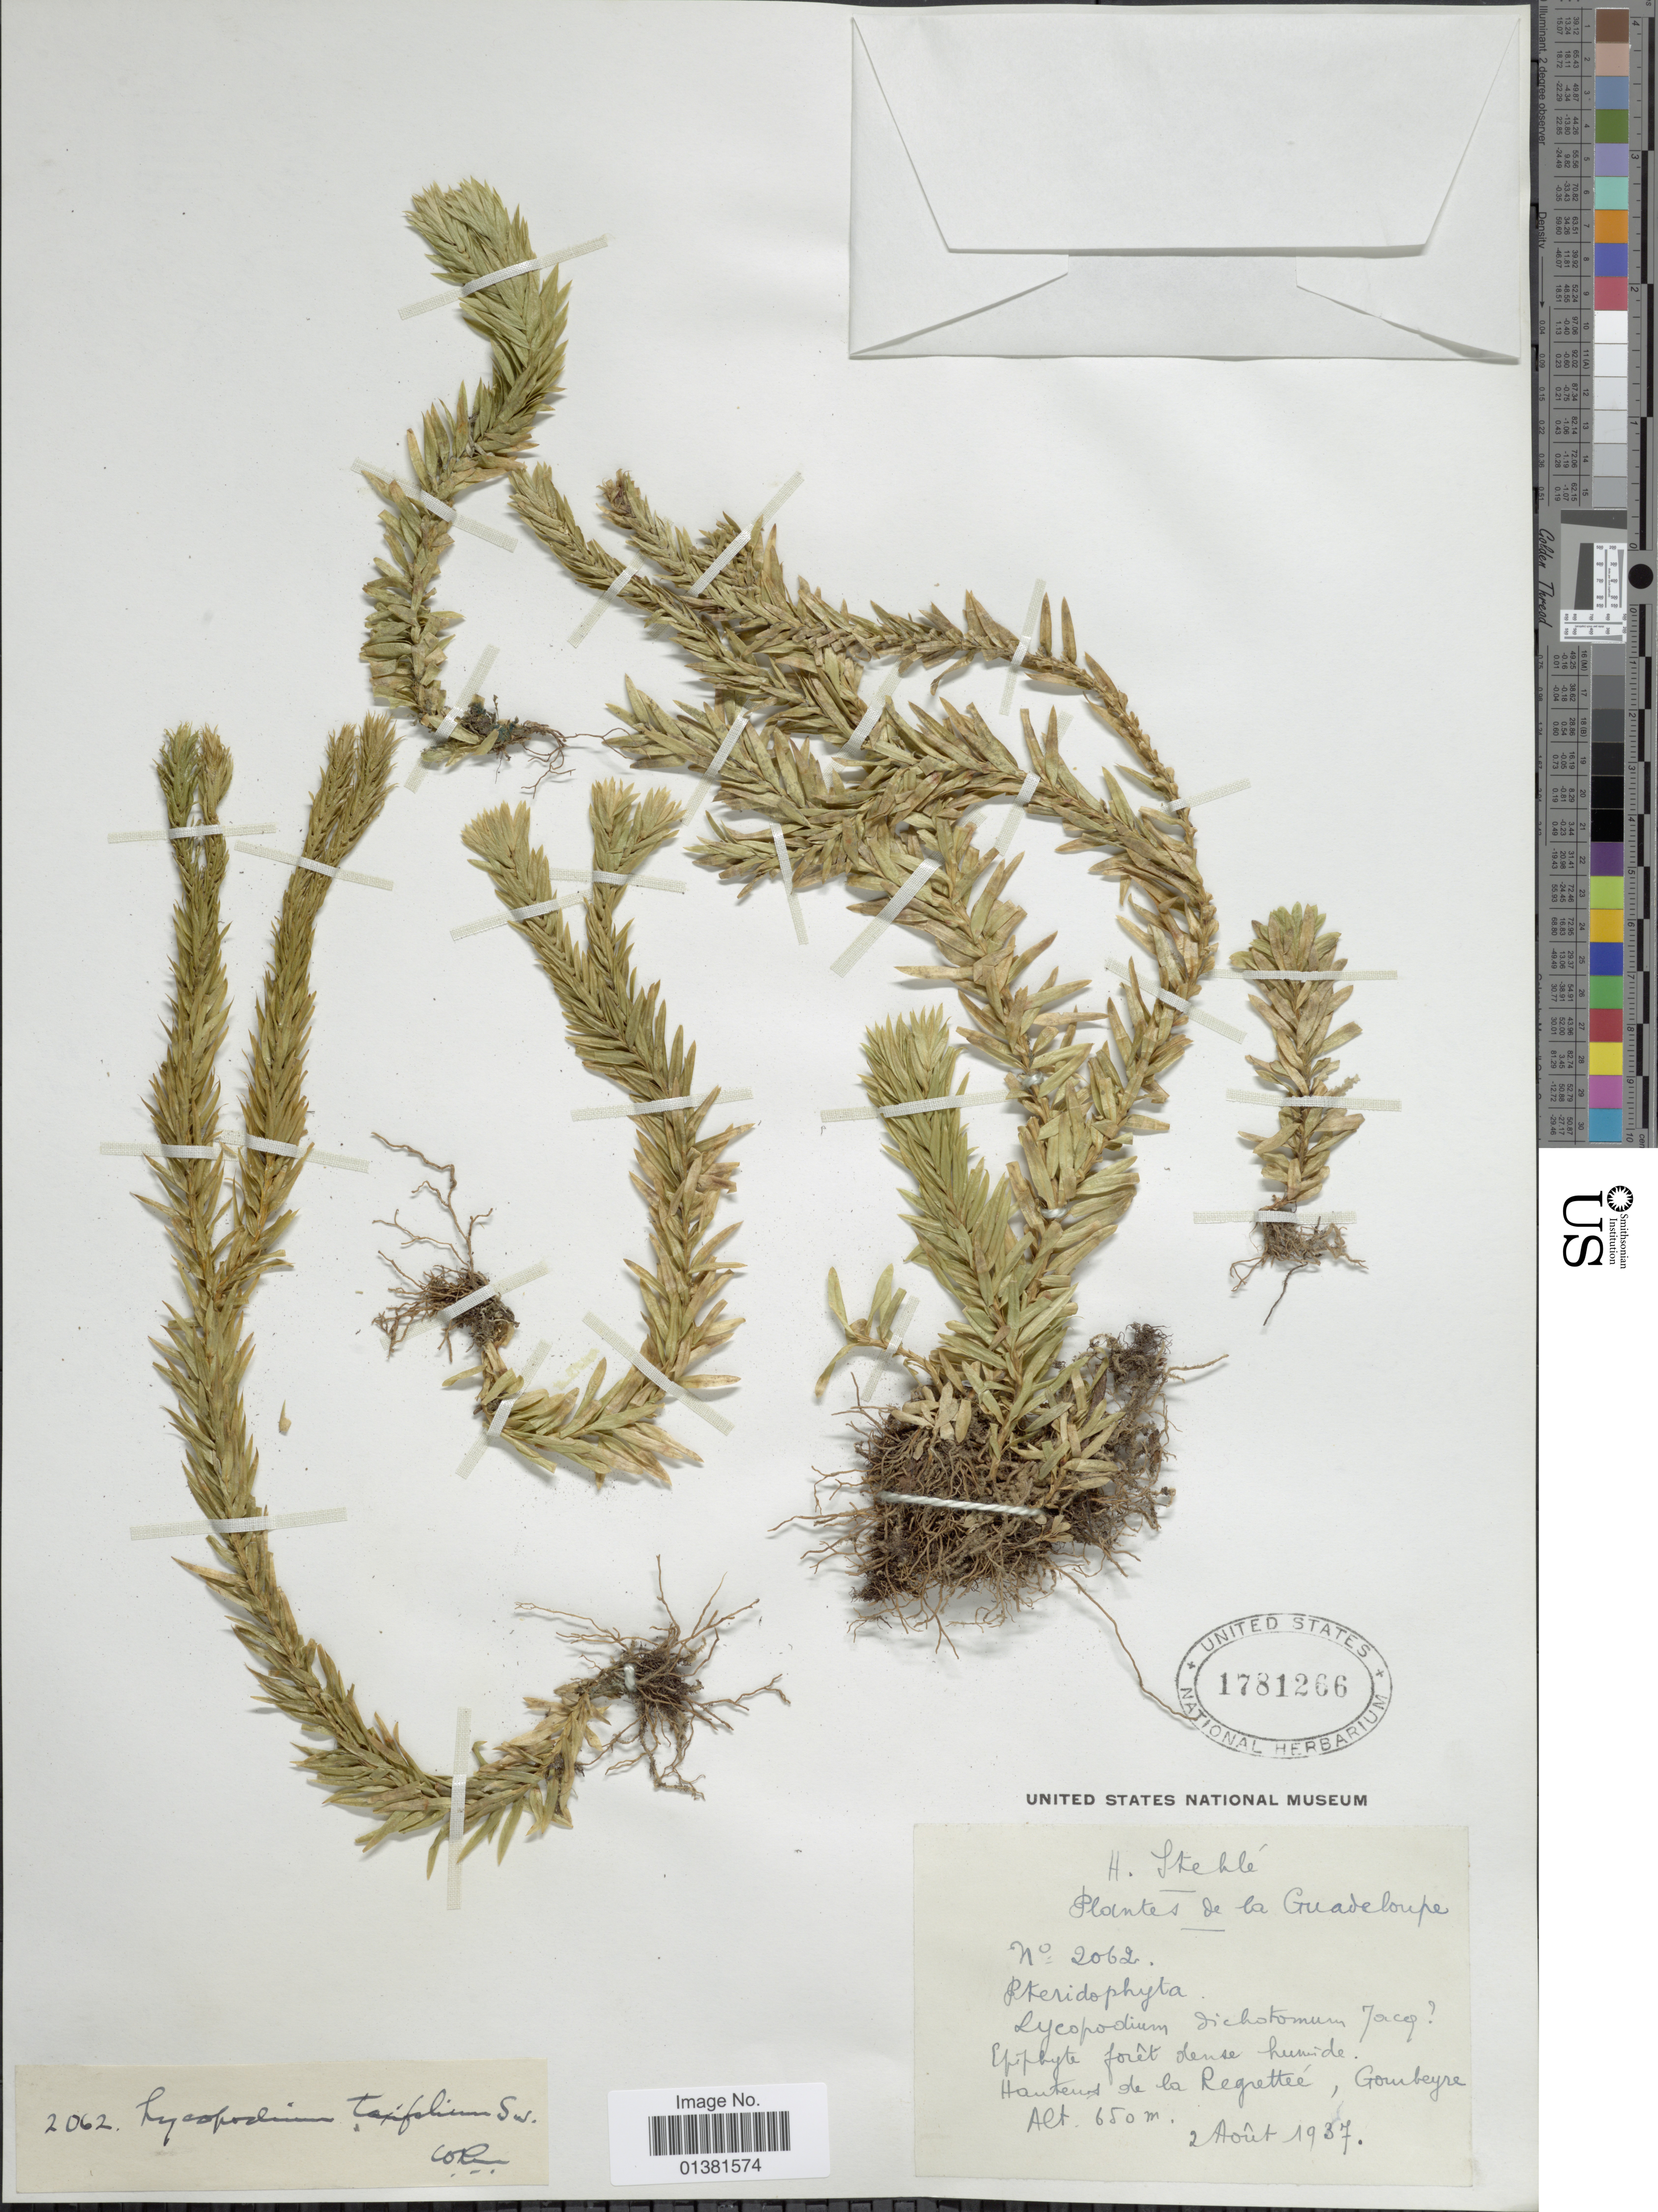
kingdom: Plantae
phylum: Tracheophyta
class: Lycopodiopsida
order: Lycopodiales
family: Lycopodiaceae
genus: Phlegmariurus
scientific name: Phlegmariurus taxifolius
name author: (Sw.) Á. Löve & D. Löve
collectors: H. Stehlé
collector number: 2062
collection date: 1937-08-02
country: Guadeloupe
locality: Hauteurs de la Regretteé, Gourbeyre.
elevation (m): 650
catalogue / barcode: US 1781266